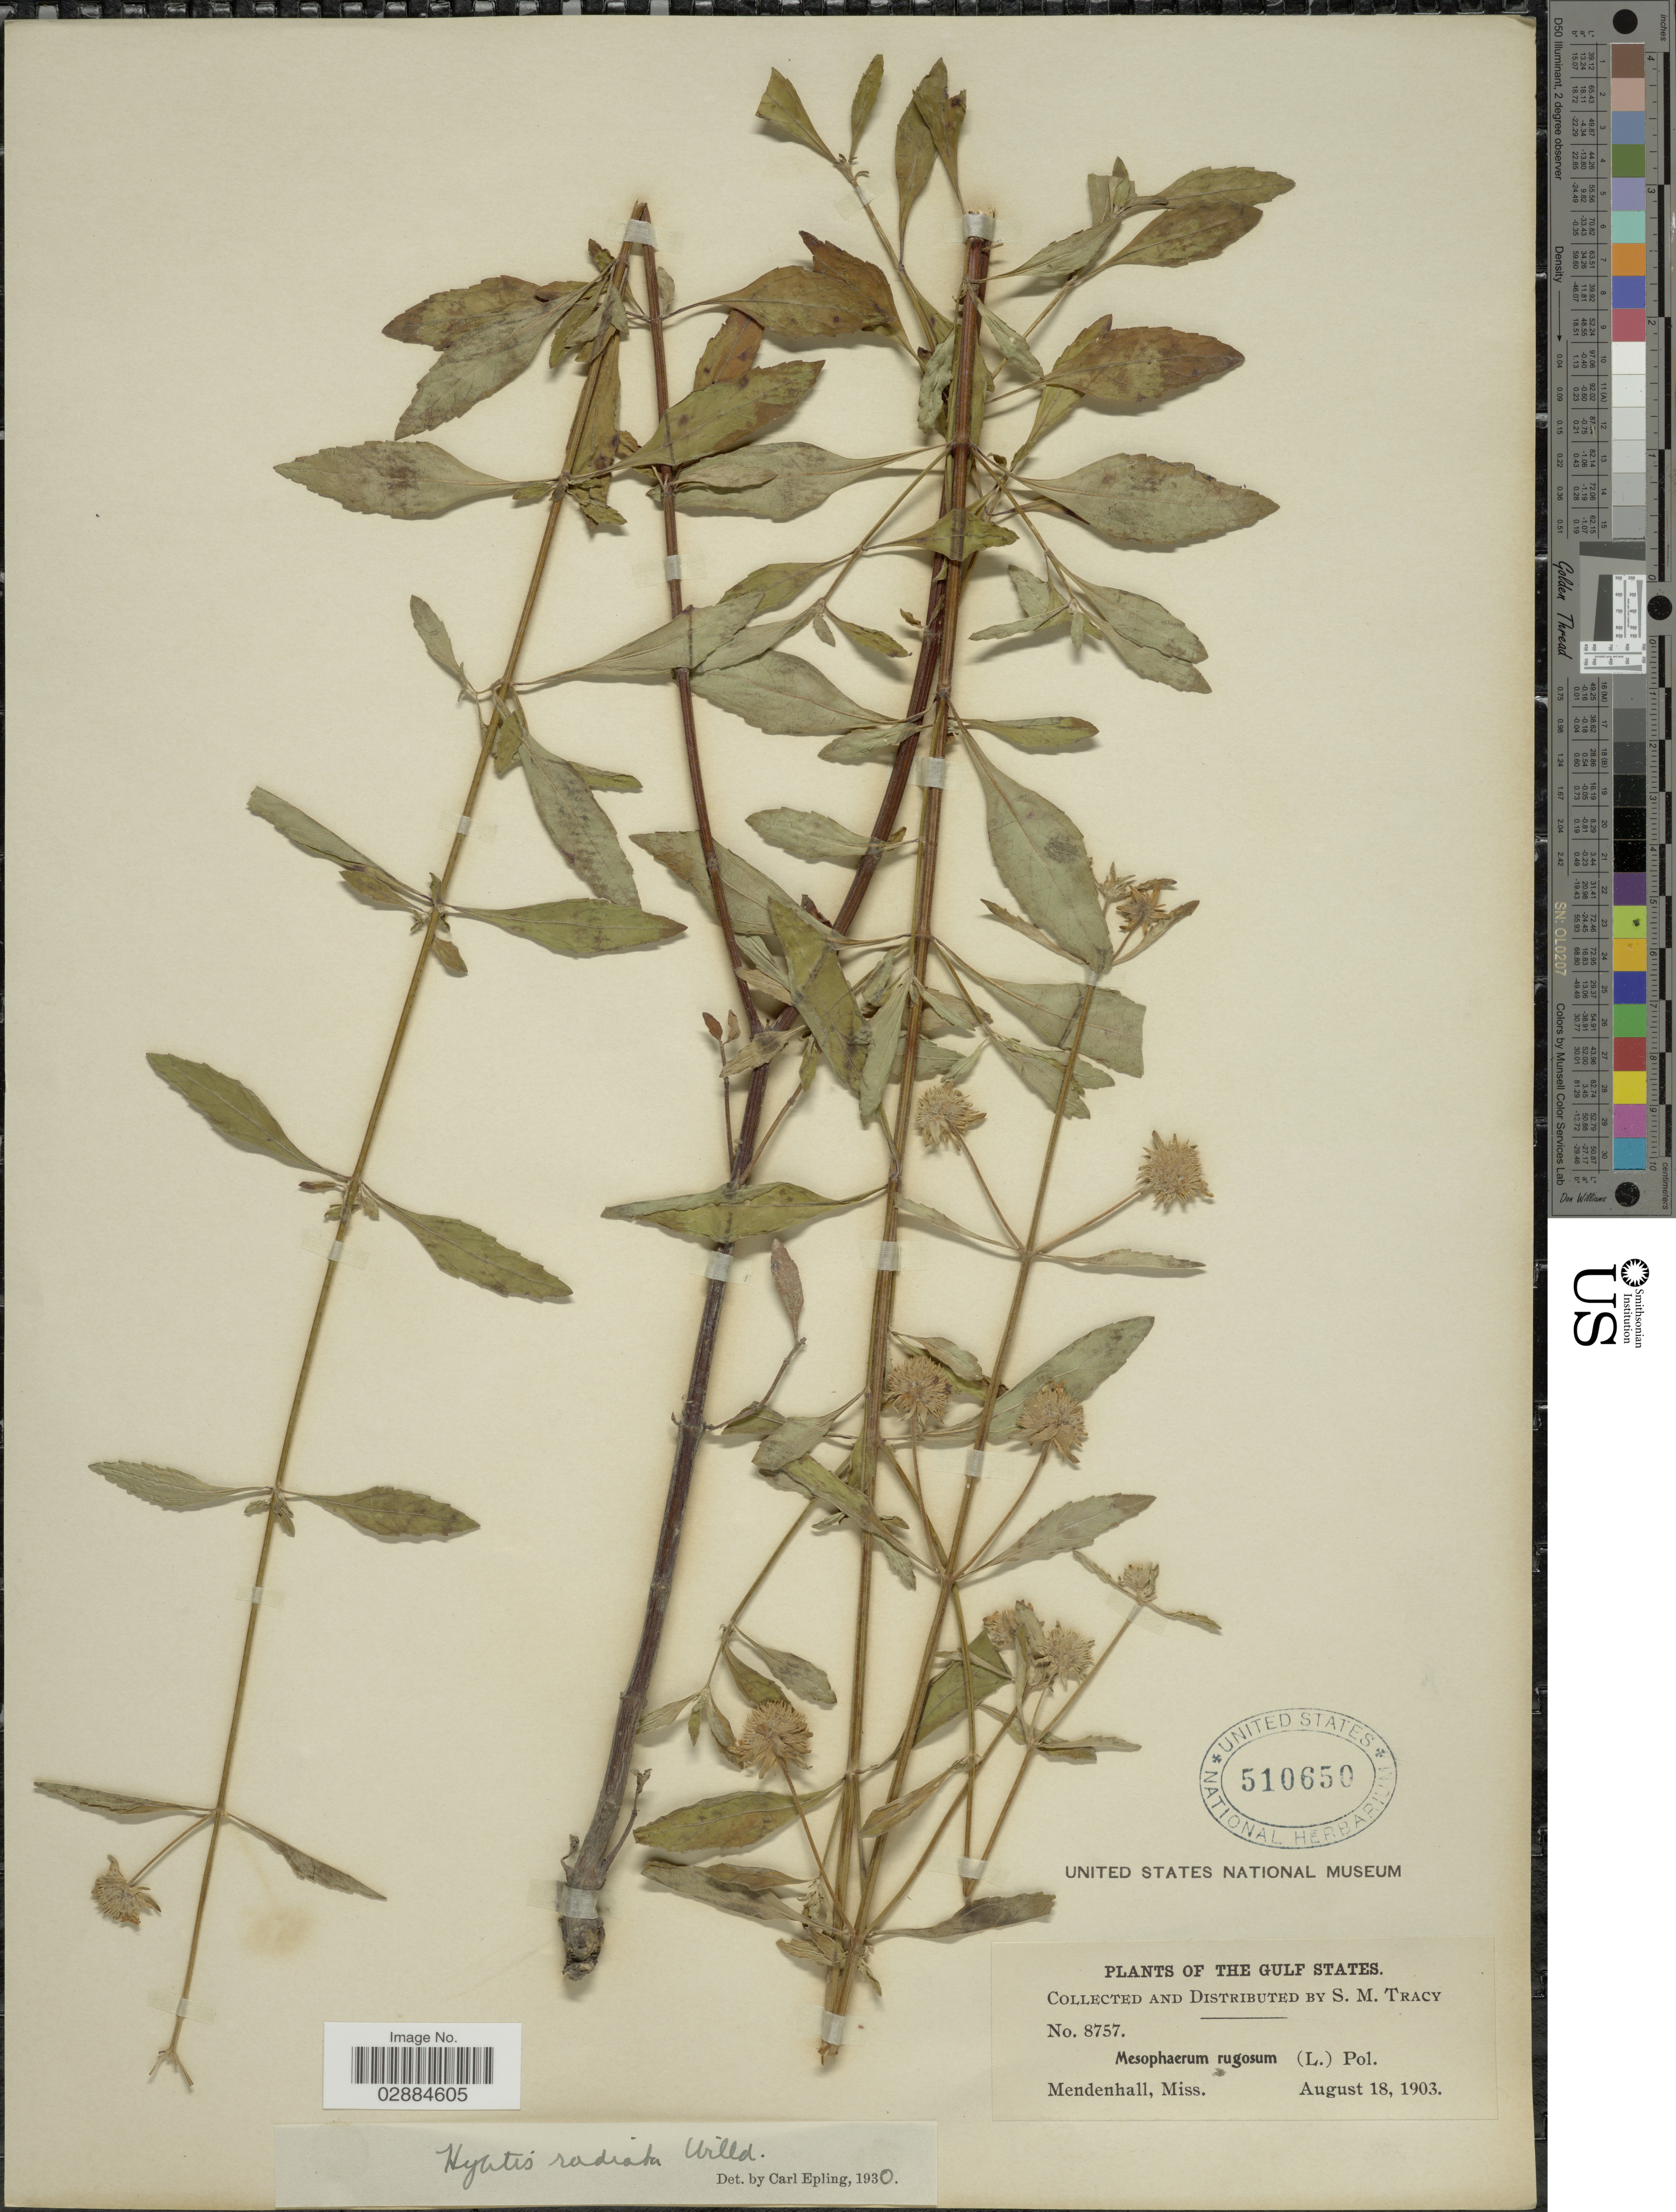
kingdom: Plantae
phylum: Tracheophyta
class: Magnoliopsida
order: Lamiales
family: Lamiaceae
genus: Hyptis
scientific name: Hyptis radiata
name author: Kunth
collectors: S. M. Tracy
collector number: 8757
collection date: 1903-08-18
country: United States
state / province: Mississippi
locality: Mendenhall, Miss., The Gulf States.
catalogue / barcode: US 510650